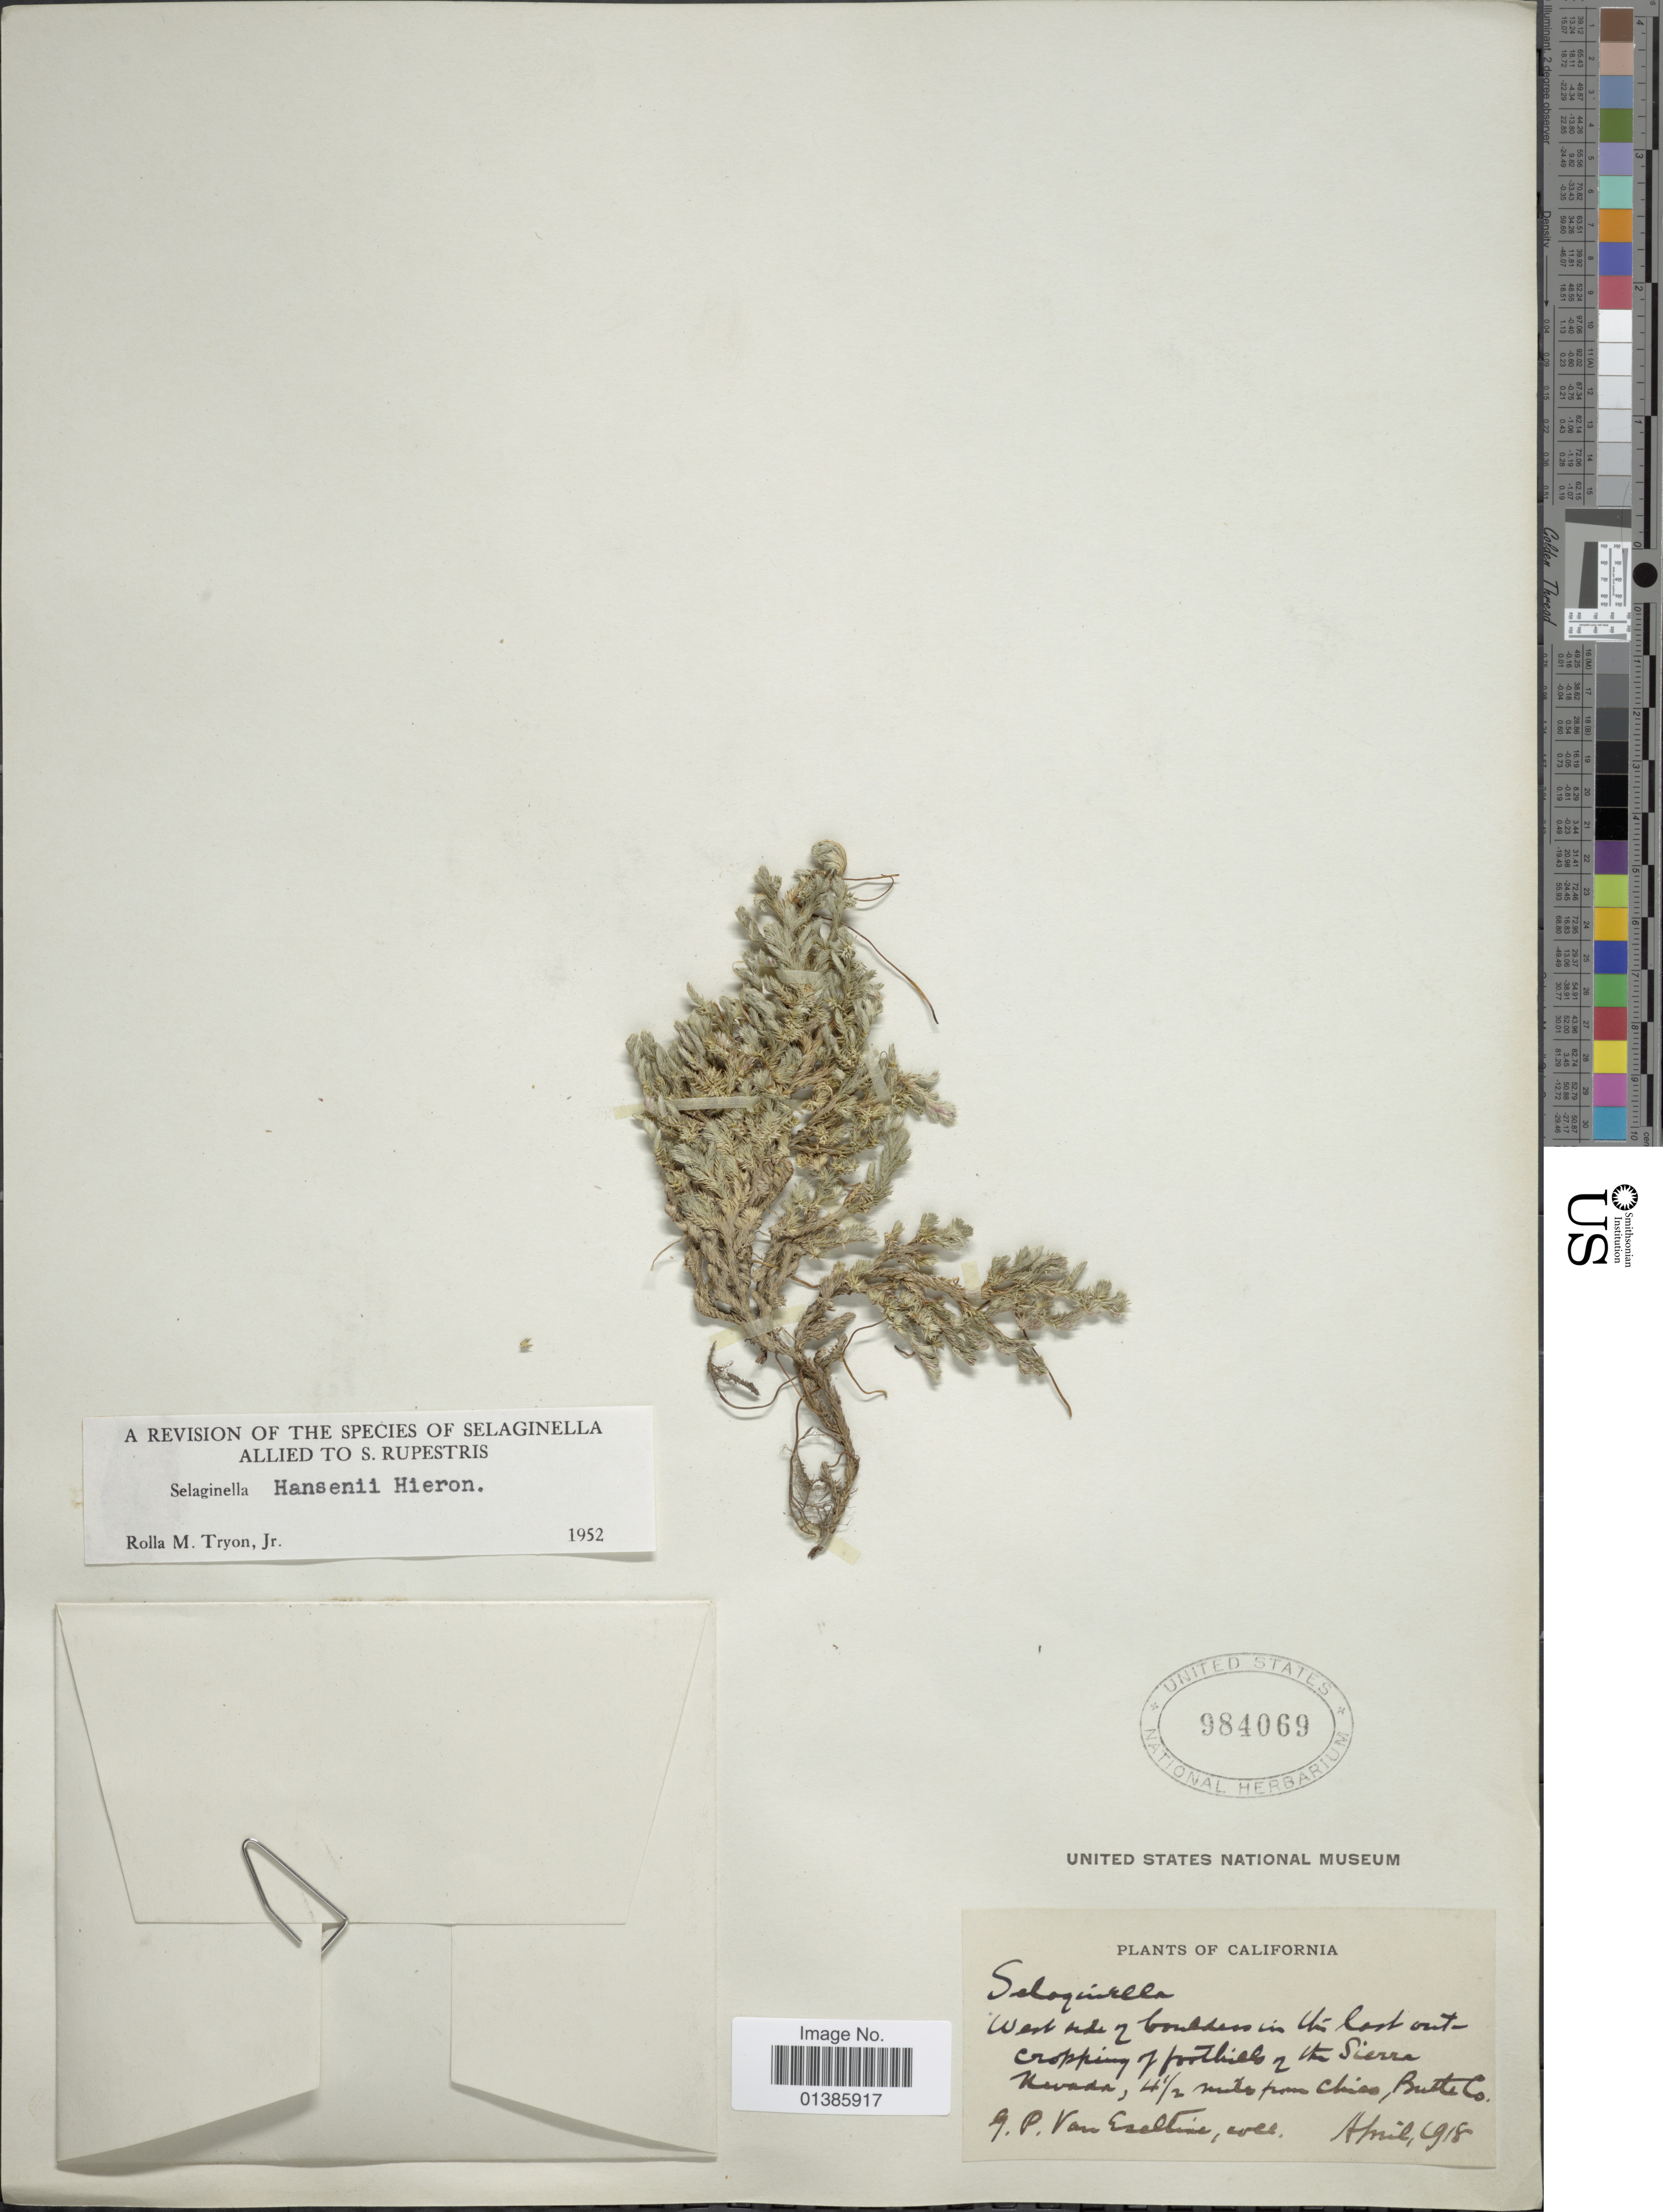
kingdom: Plantae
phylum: Tracheophyta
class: Lycopodiopsida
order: Selaginellales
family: Selaginellaceae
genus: Selaginella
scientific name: Selaginella hansenii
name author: Hieron.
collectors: G. P. Van Eseltine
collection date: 1918-04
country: United States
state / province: California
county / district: Butte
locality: West side of boulders in the last outcropping of foothills of the Sierra Nevada, 4½ miles from Chico, Butte Co.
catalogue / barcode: US 984069